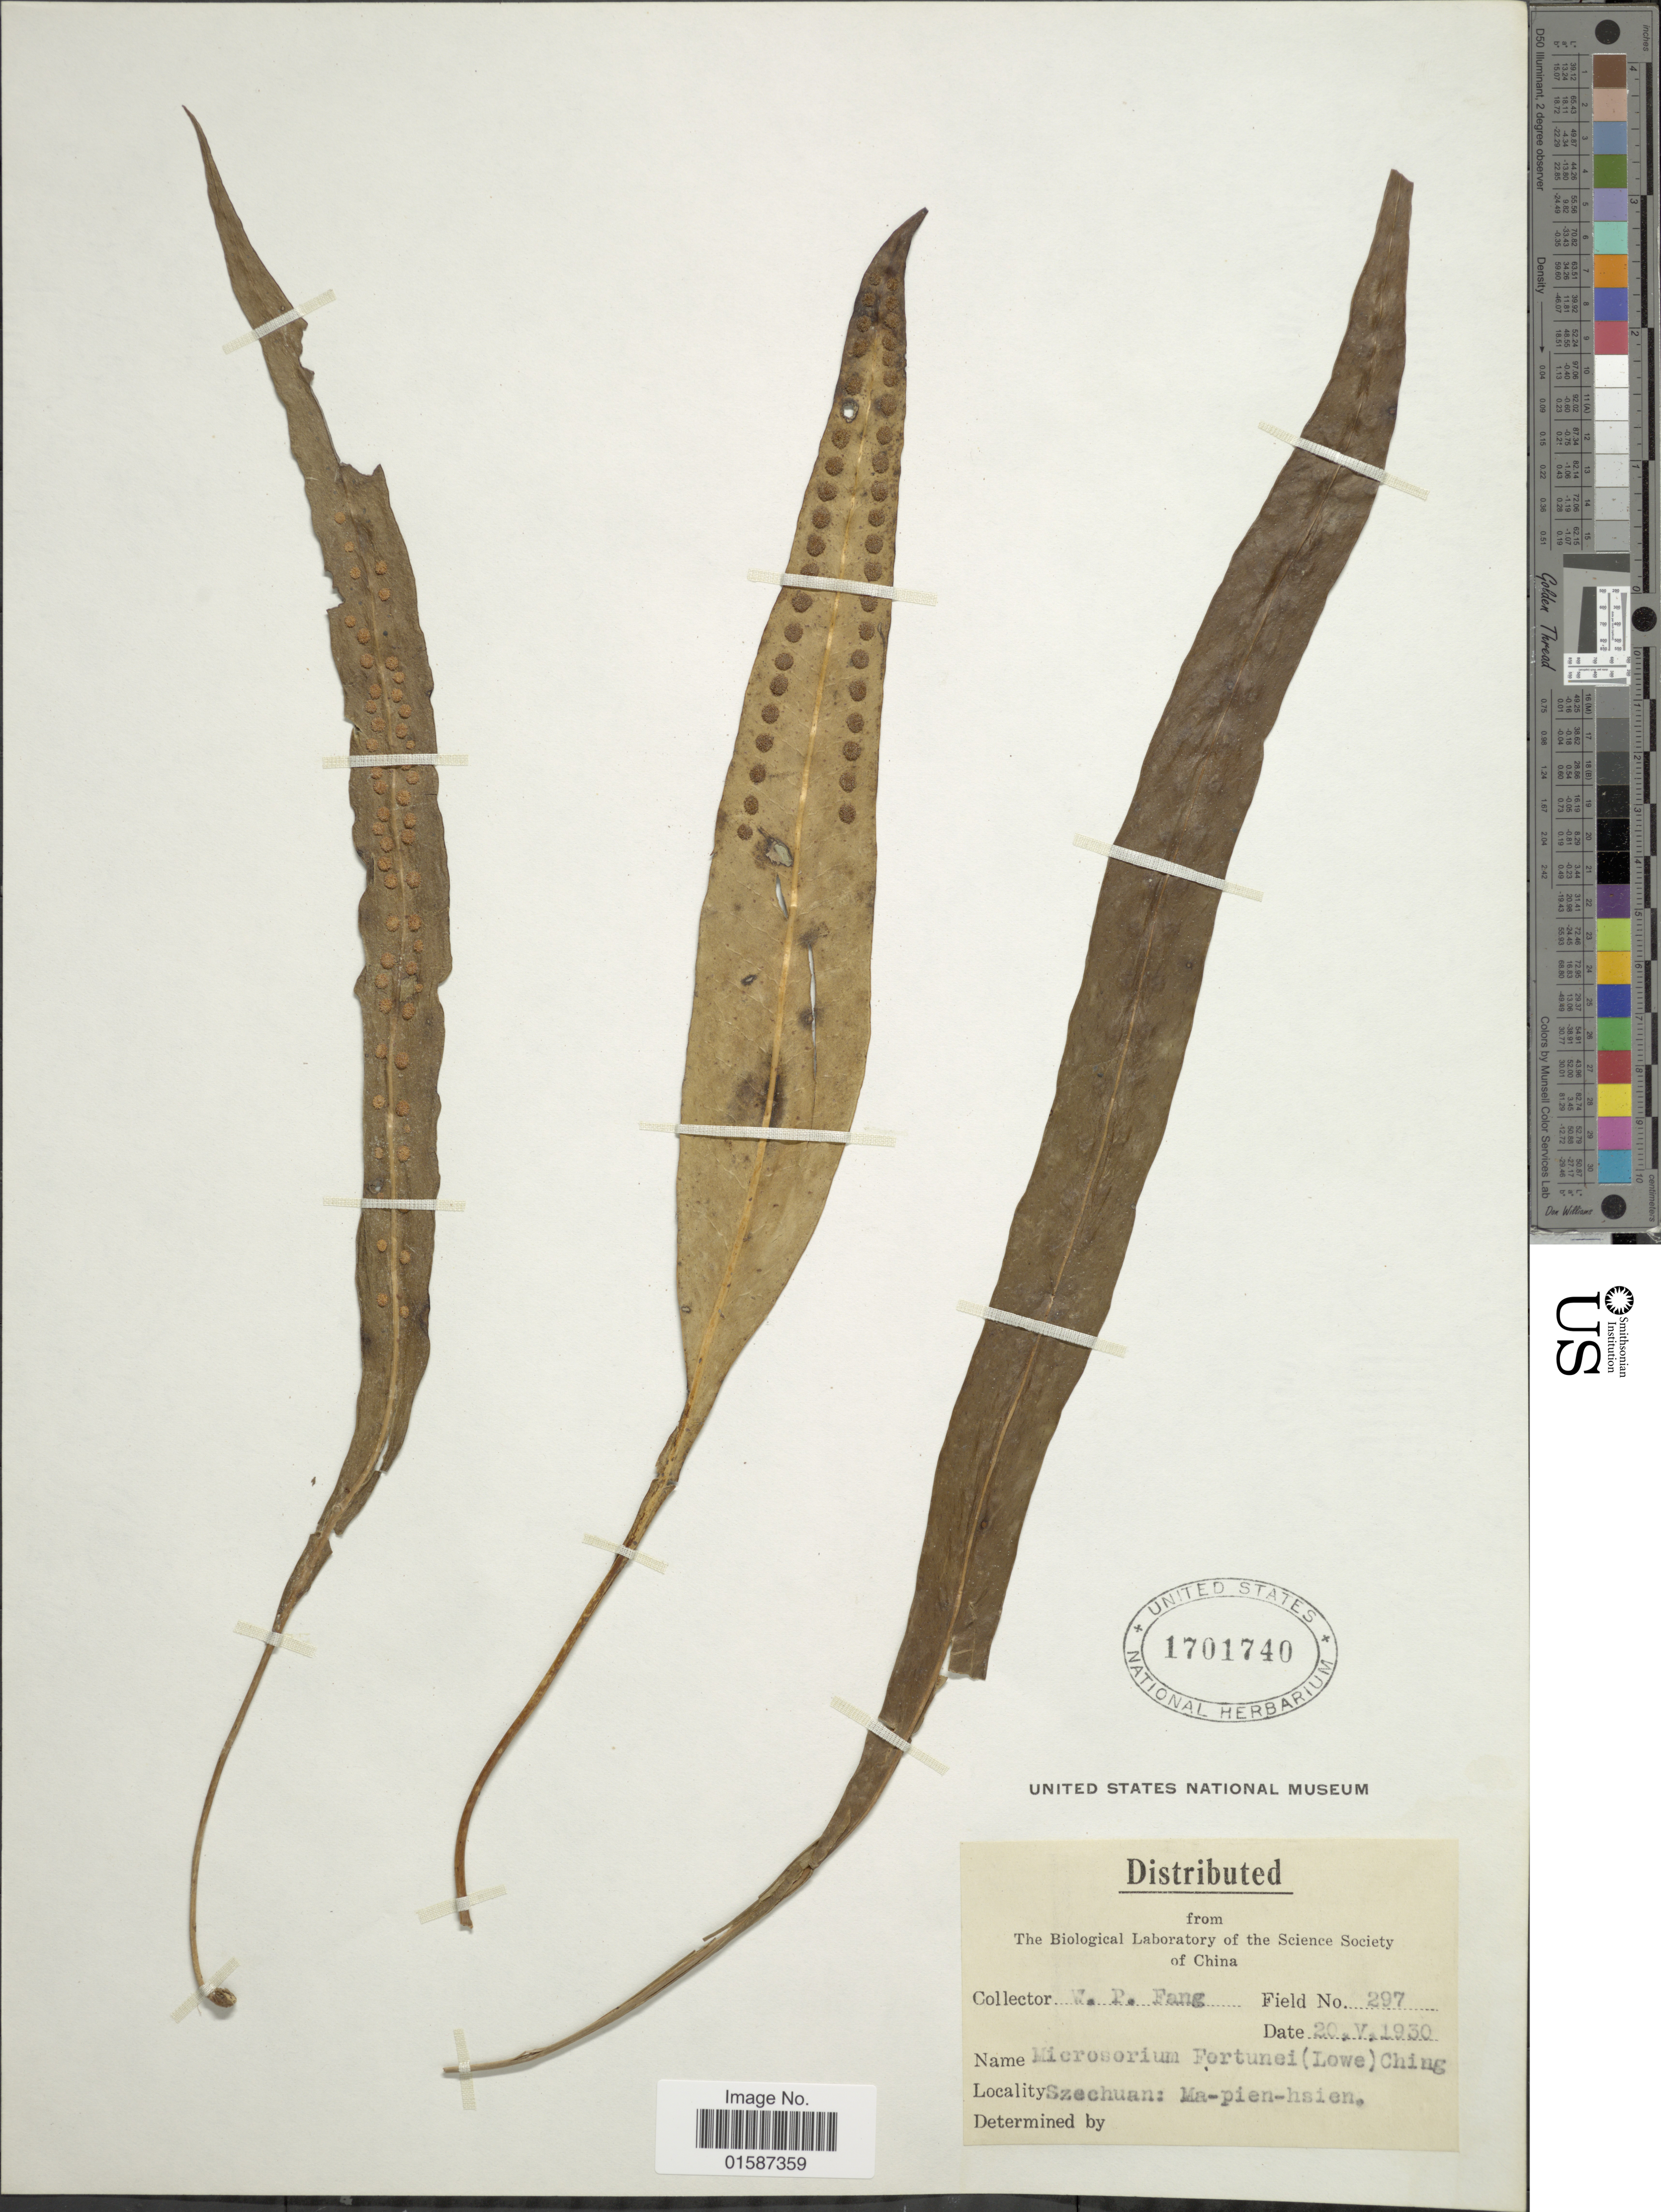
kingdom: Plantae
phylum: Tracheophyta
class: Polypodiopsida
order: Polypodiales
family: Polypodiaceae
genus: Neolepisorus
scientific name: Neolepisorus fortunei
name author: (T. Moore) Li S. Wang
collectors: W. P. Fang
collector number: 297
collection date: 1930-05-20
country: China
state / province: Sichuan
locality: Szechuan: Ma-pien-hsien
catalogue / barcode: US 1701740